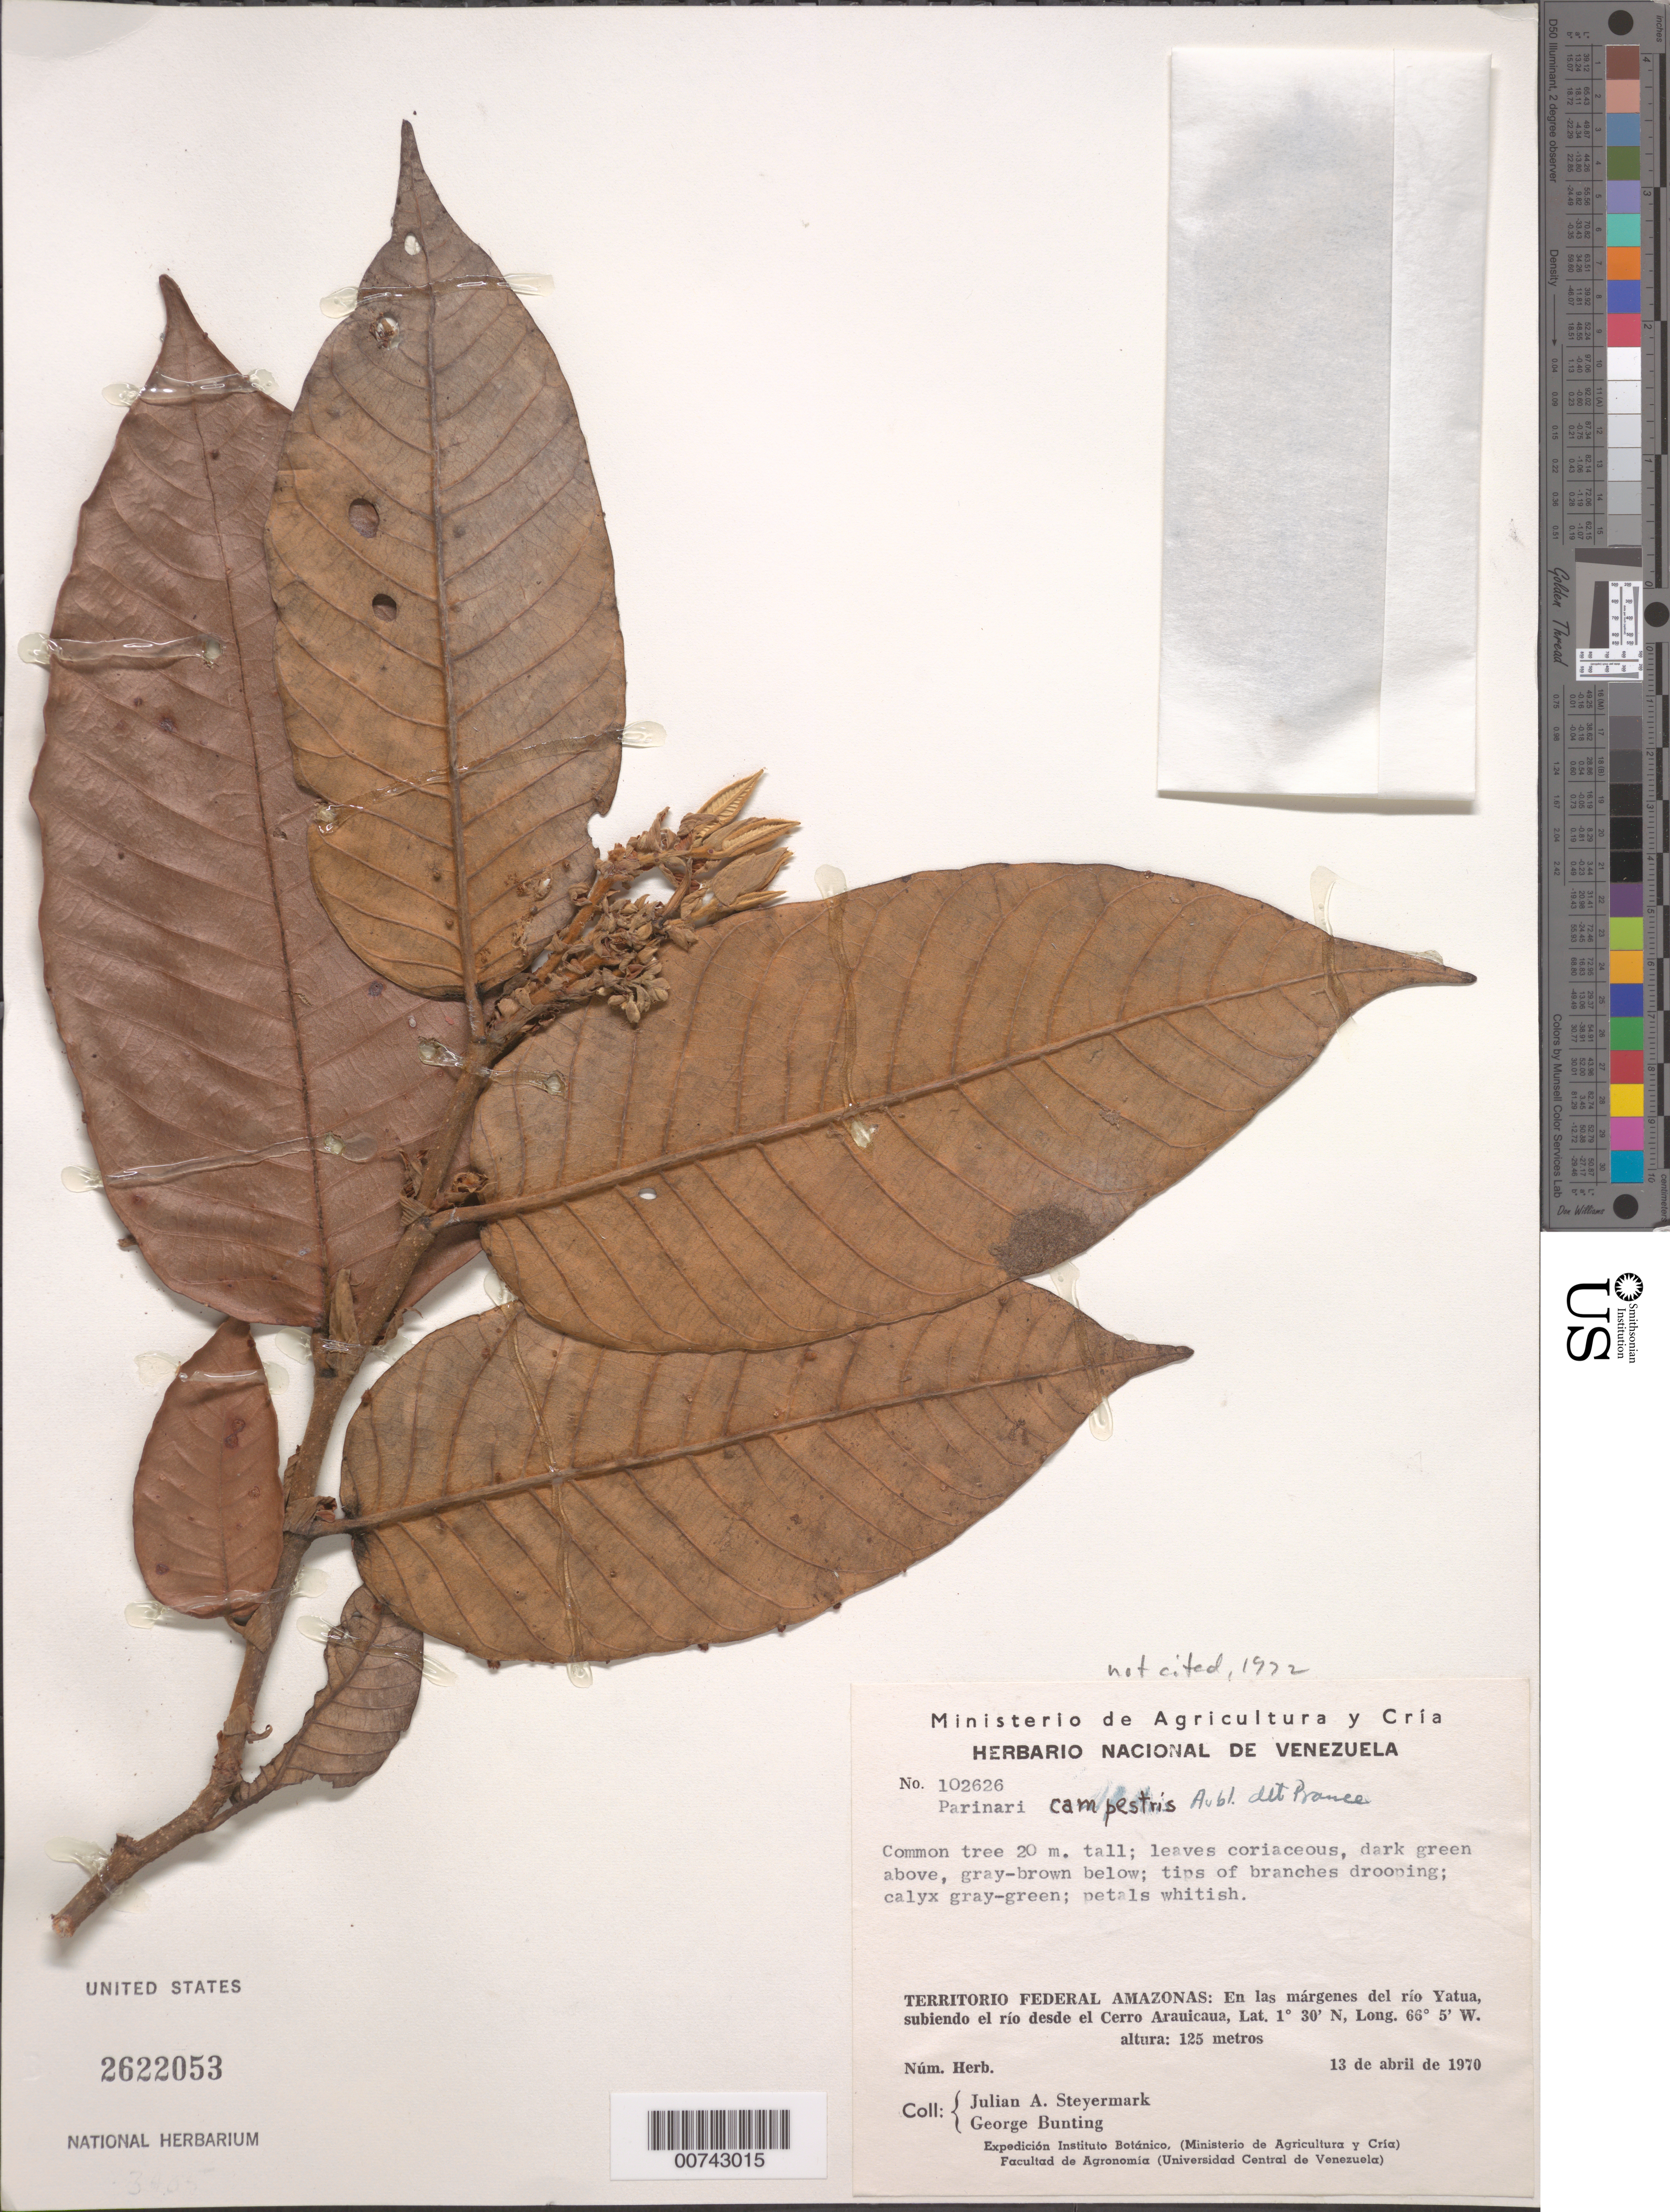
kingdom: Plantae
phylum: Tracheophyta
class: Magnoliopsida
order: Malpighiales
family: Chrysobalanaceae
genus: Parinari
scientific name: Parinari campestris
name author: Aubl.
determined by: Prance, G. T.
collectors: J. Steyermark & G. S. Bunting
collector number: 102626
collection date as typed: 13-Apr-70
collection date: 1970-04-13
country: Venezuela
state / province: Amazonas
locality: Rió Yatua, subiendo el río desde el Cerro Arauicaua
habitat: River edge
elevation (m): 125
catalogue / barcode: US 2622053